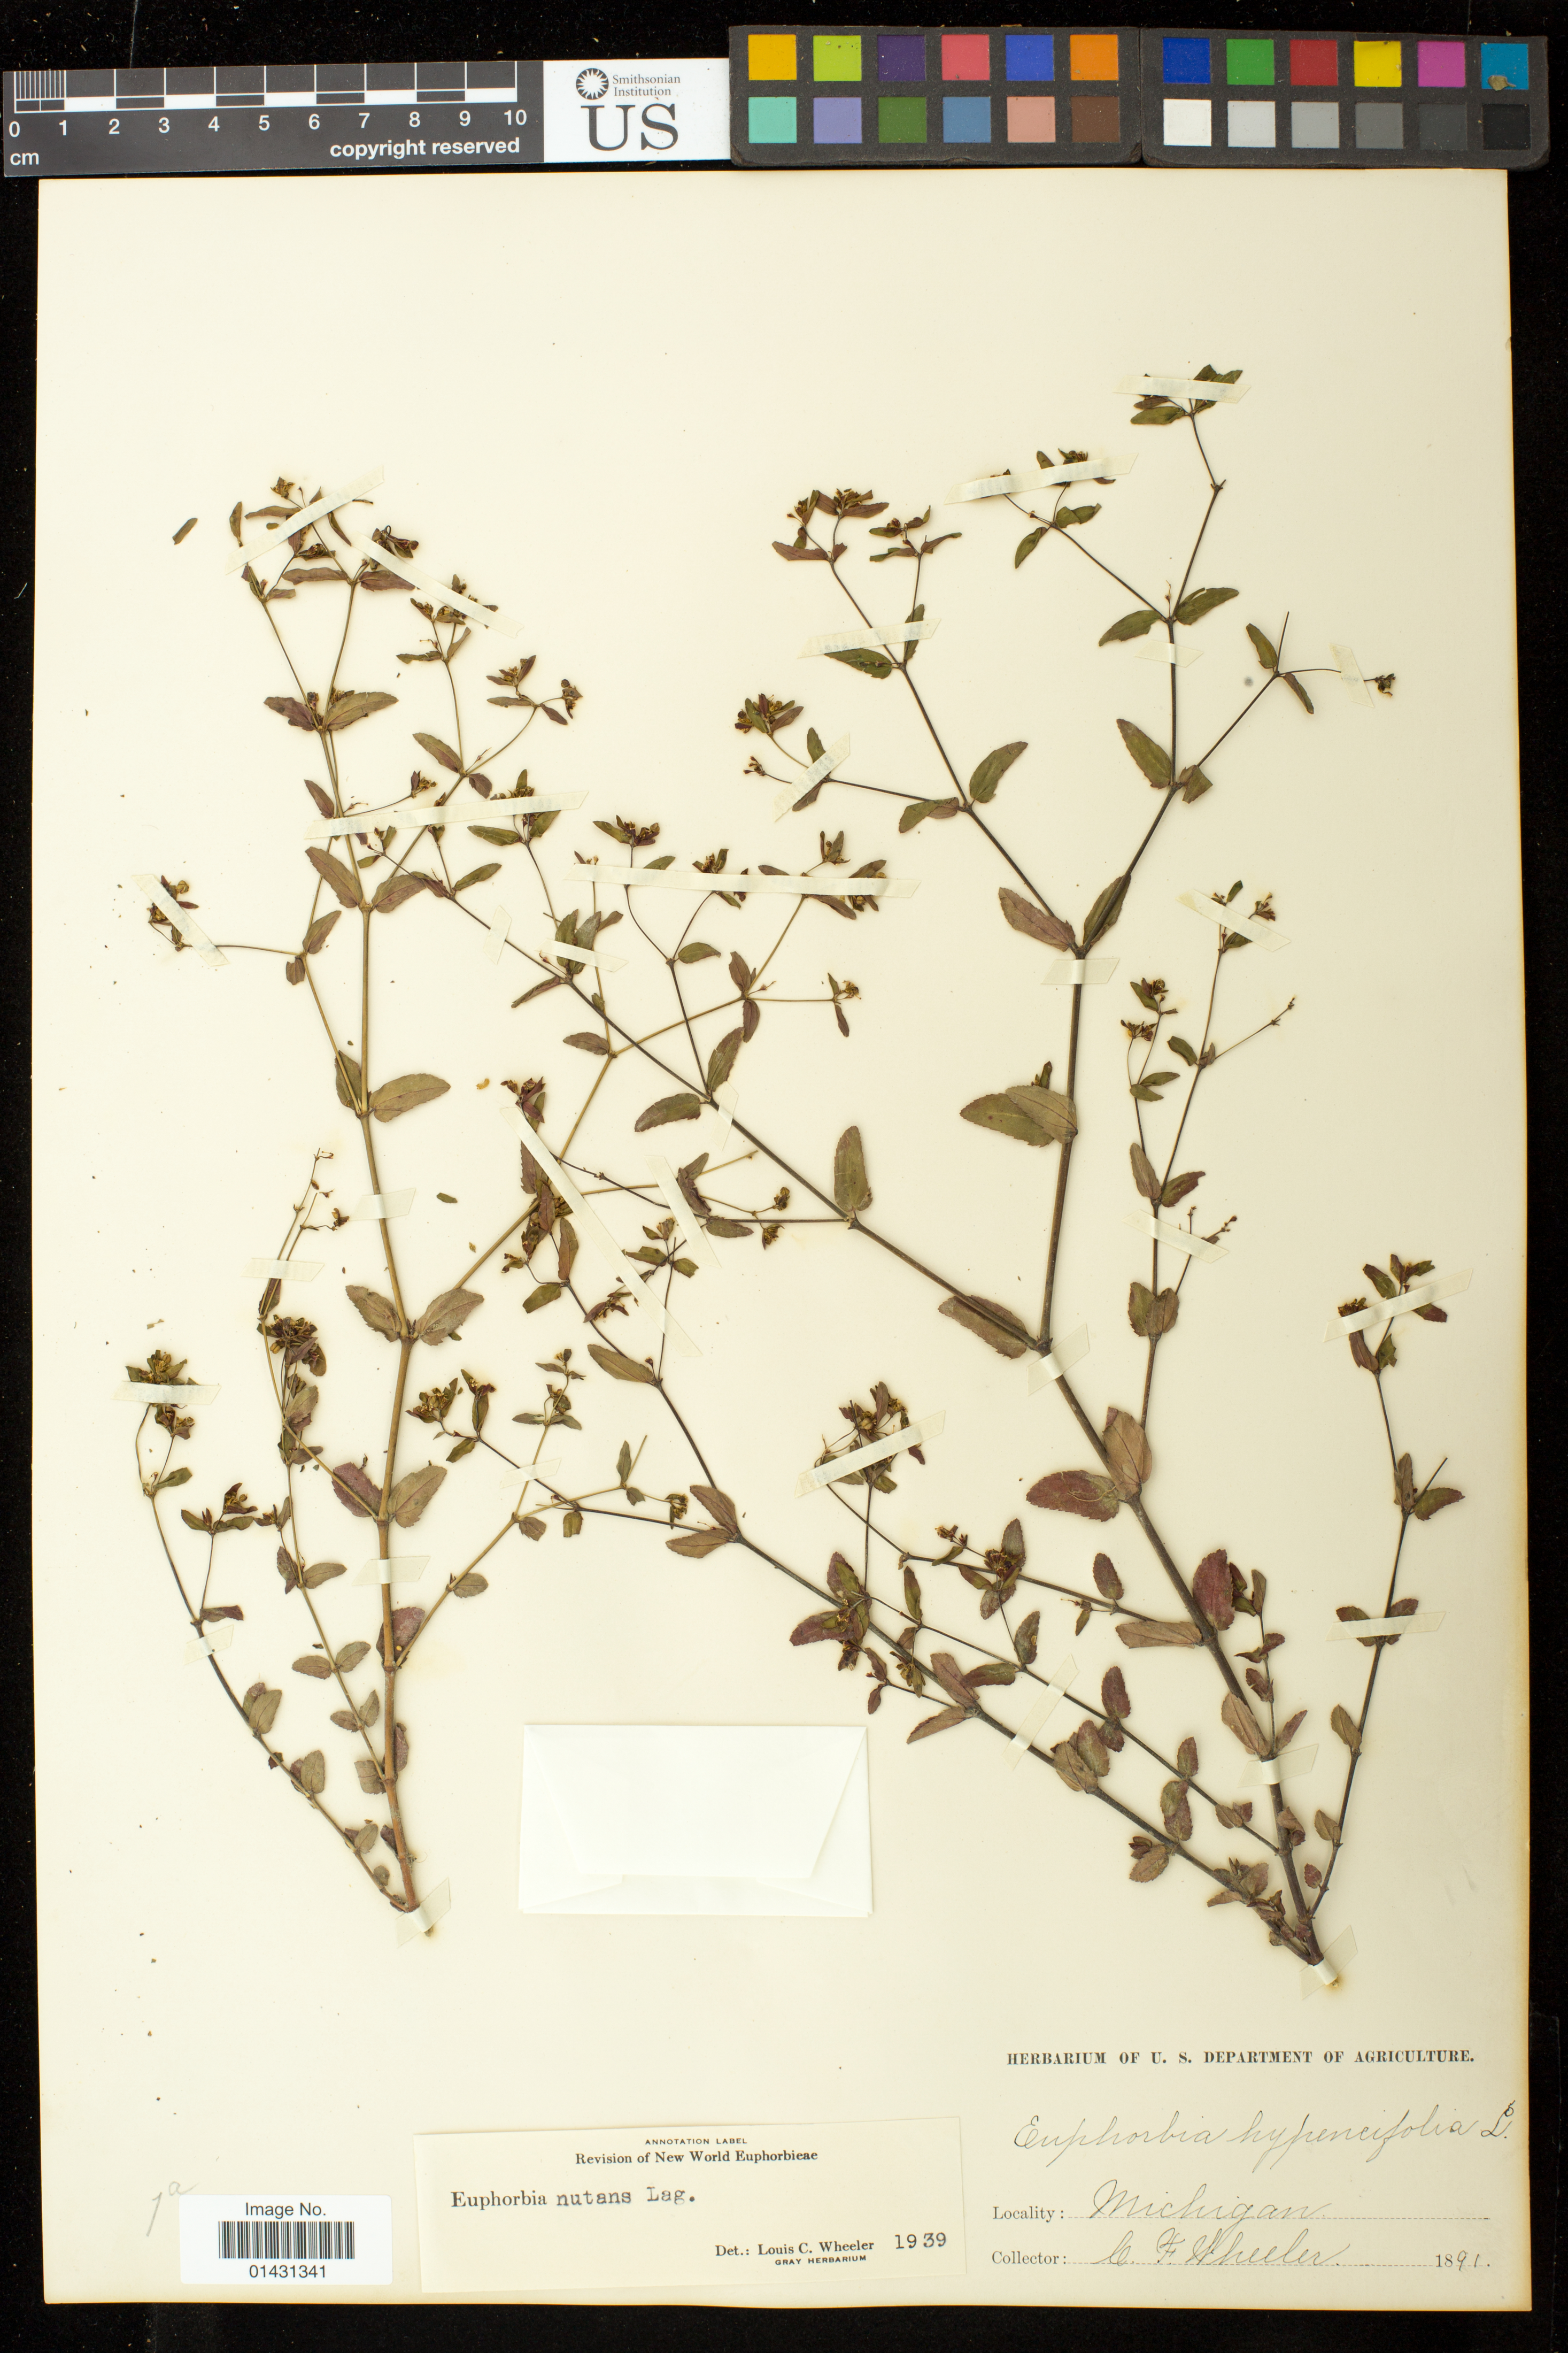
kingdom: Plantae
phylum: Tracheophyta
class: Magnoliopsida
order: Malpighiales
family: Euphorbiaceae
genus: Euphorbia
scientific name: Euphorbia maculata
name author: L.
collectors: C. Wheeler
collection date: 1891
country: United States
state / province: Michigan